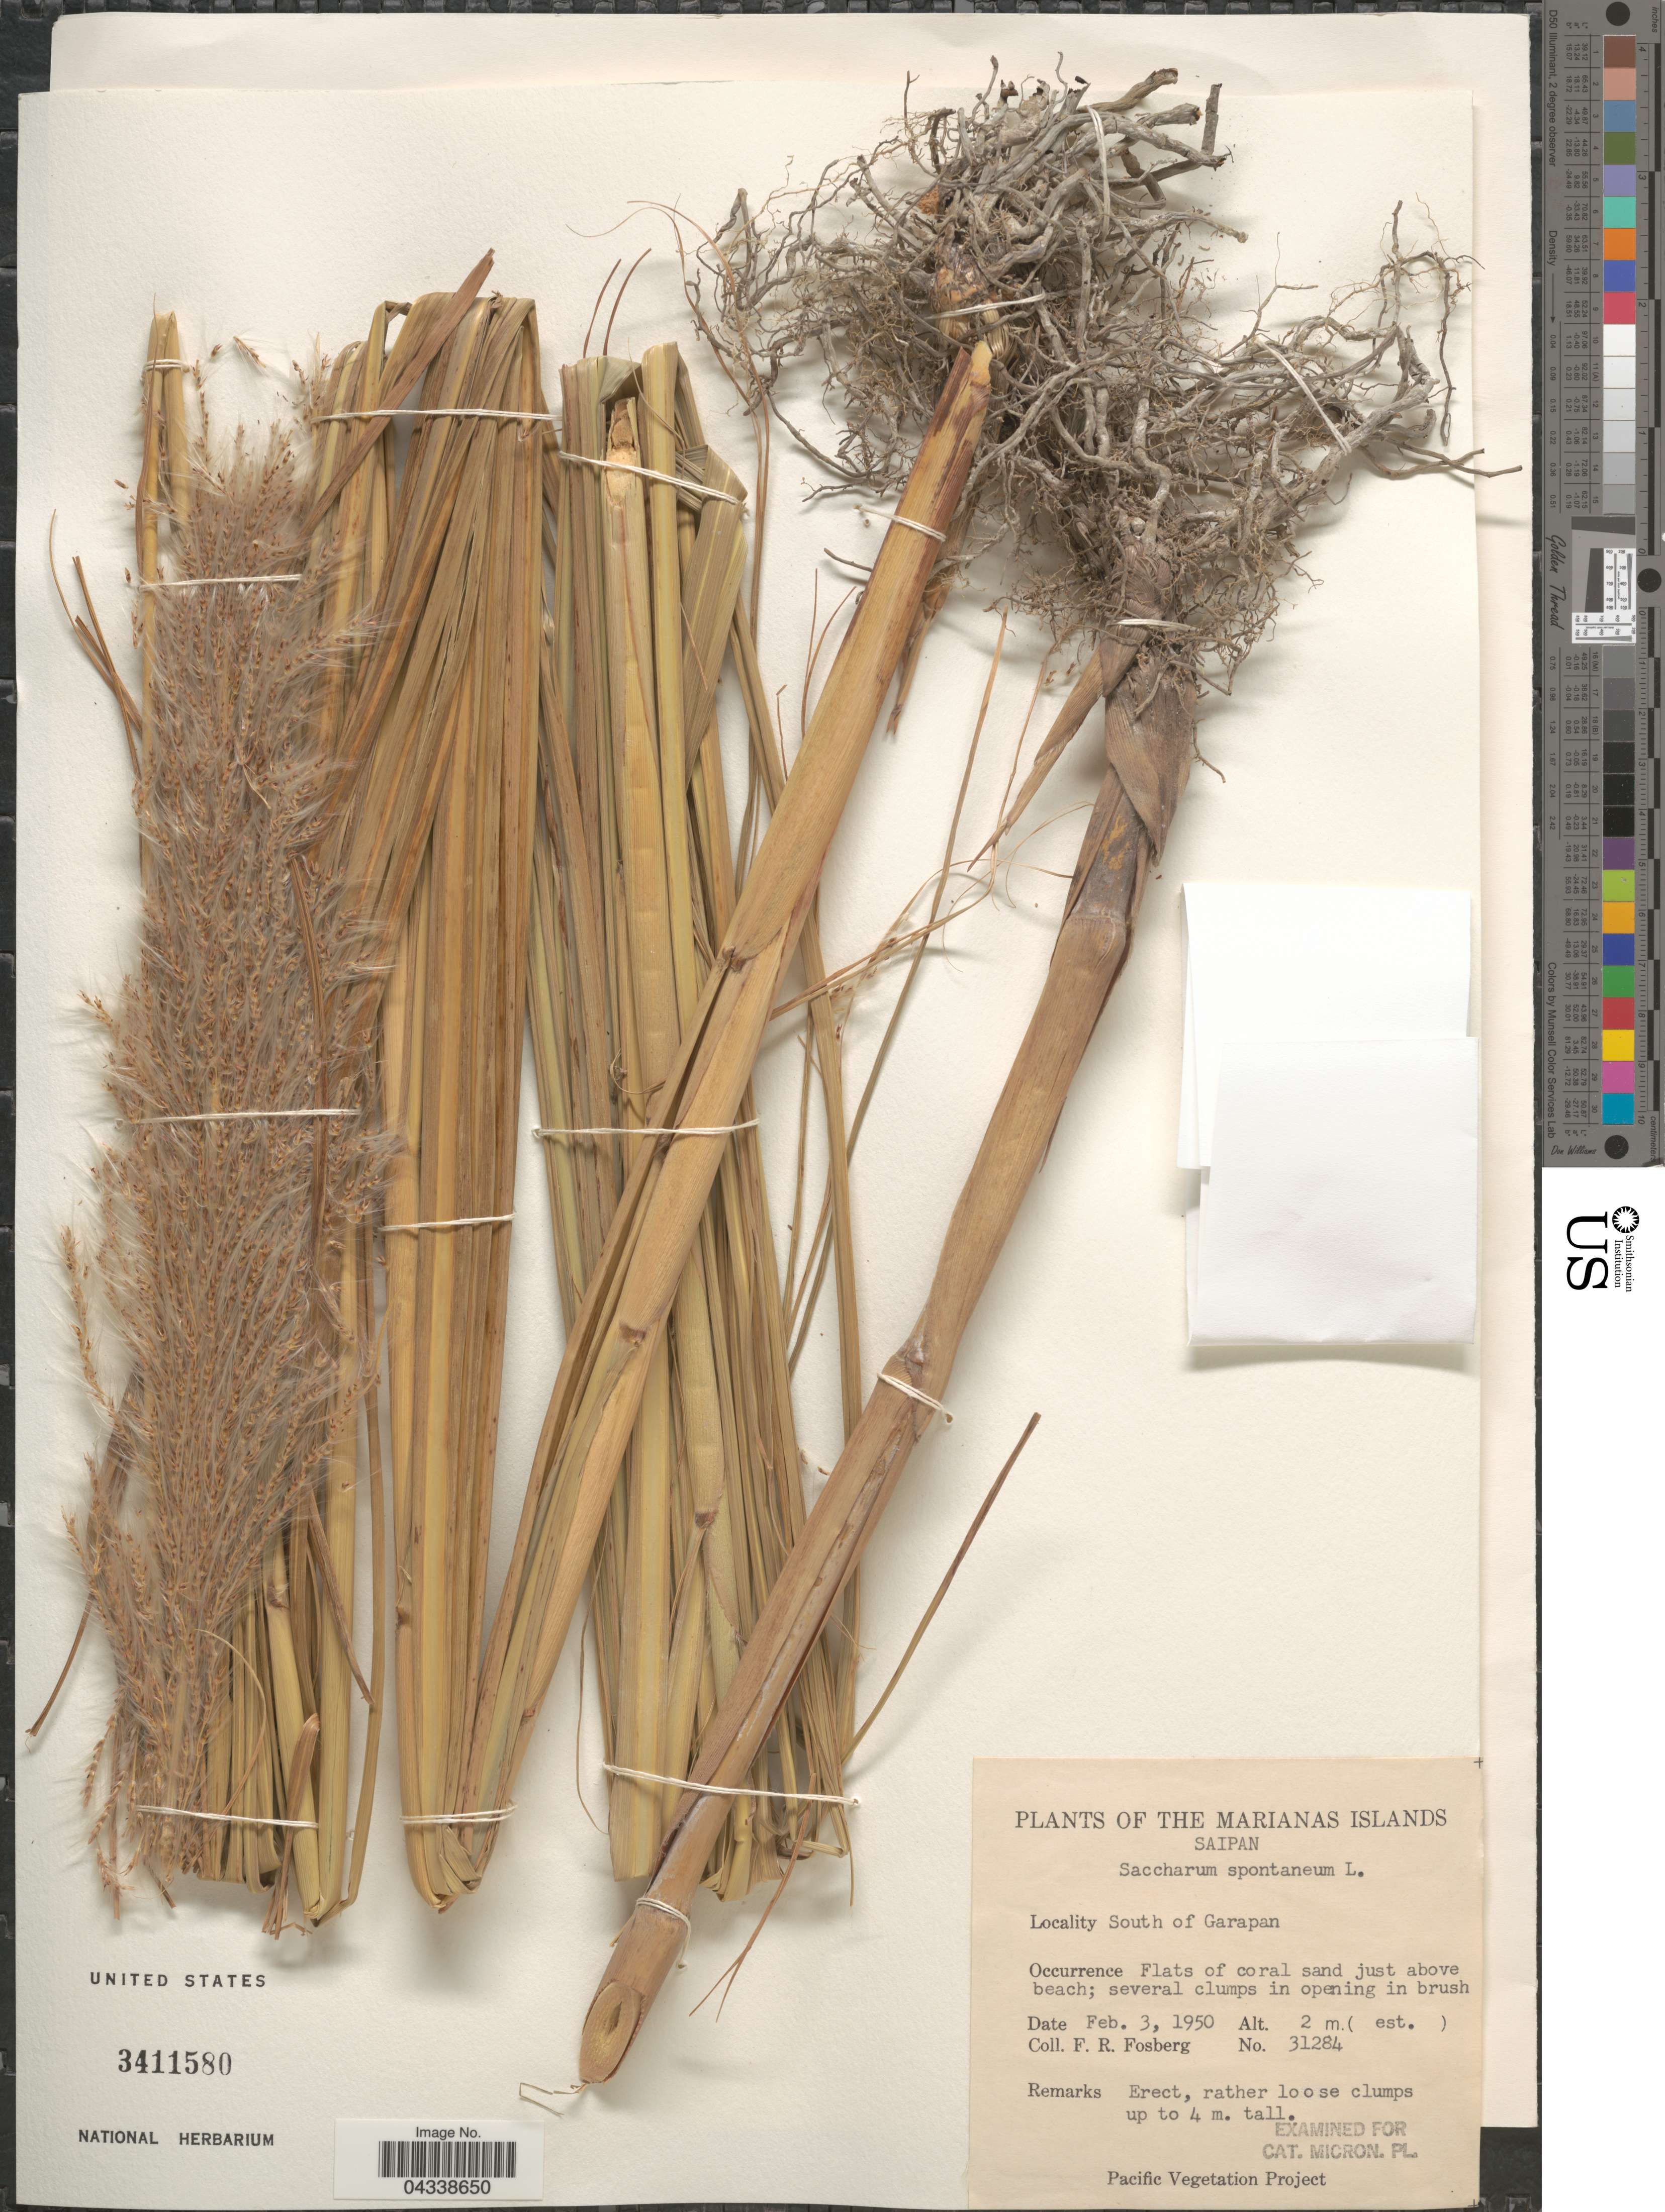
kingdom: Plantae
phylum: Tracheophyta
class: Liliopsida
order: Poales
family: Poaceae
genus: Saccharum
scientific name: Saccharum spontaneum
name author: L.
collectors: F. R. Fosberg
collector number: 31284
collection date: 1950-02-03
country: Northern Mariana Islands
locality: The Marianas Islands. Saipan. South of Garapan.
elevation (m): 2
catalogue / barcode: US 3411580